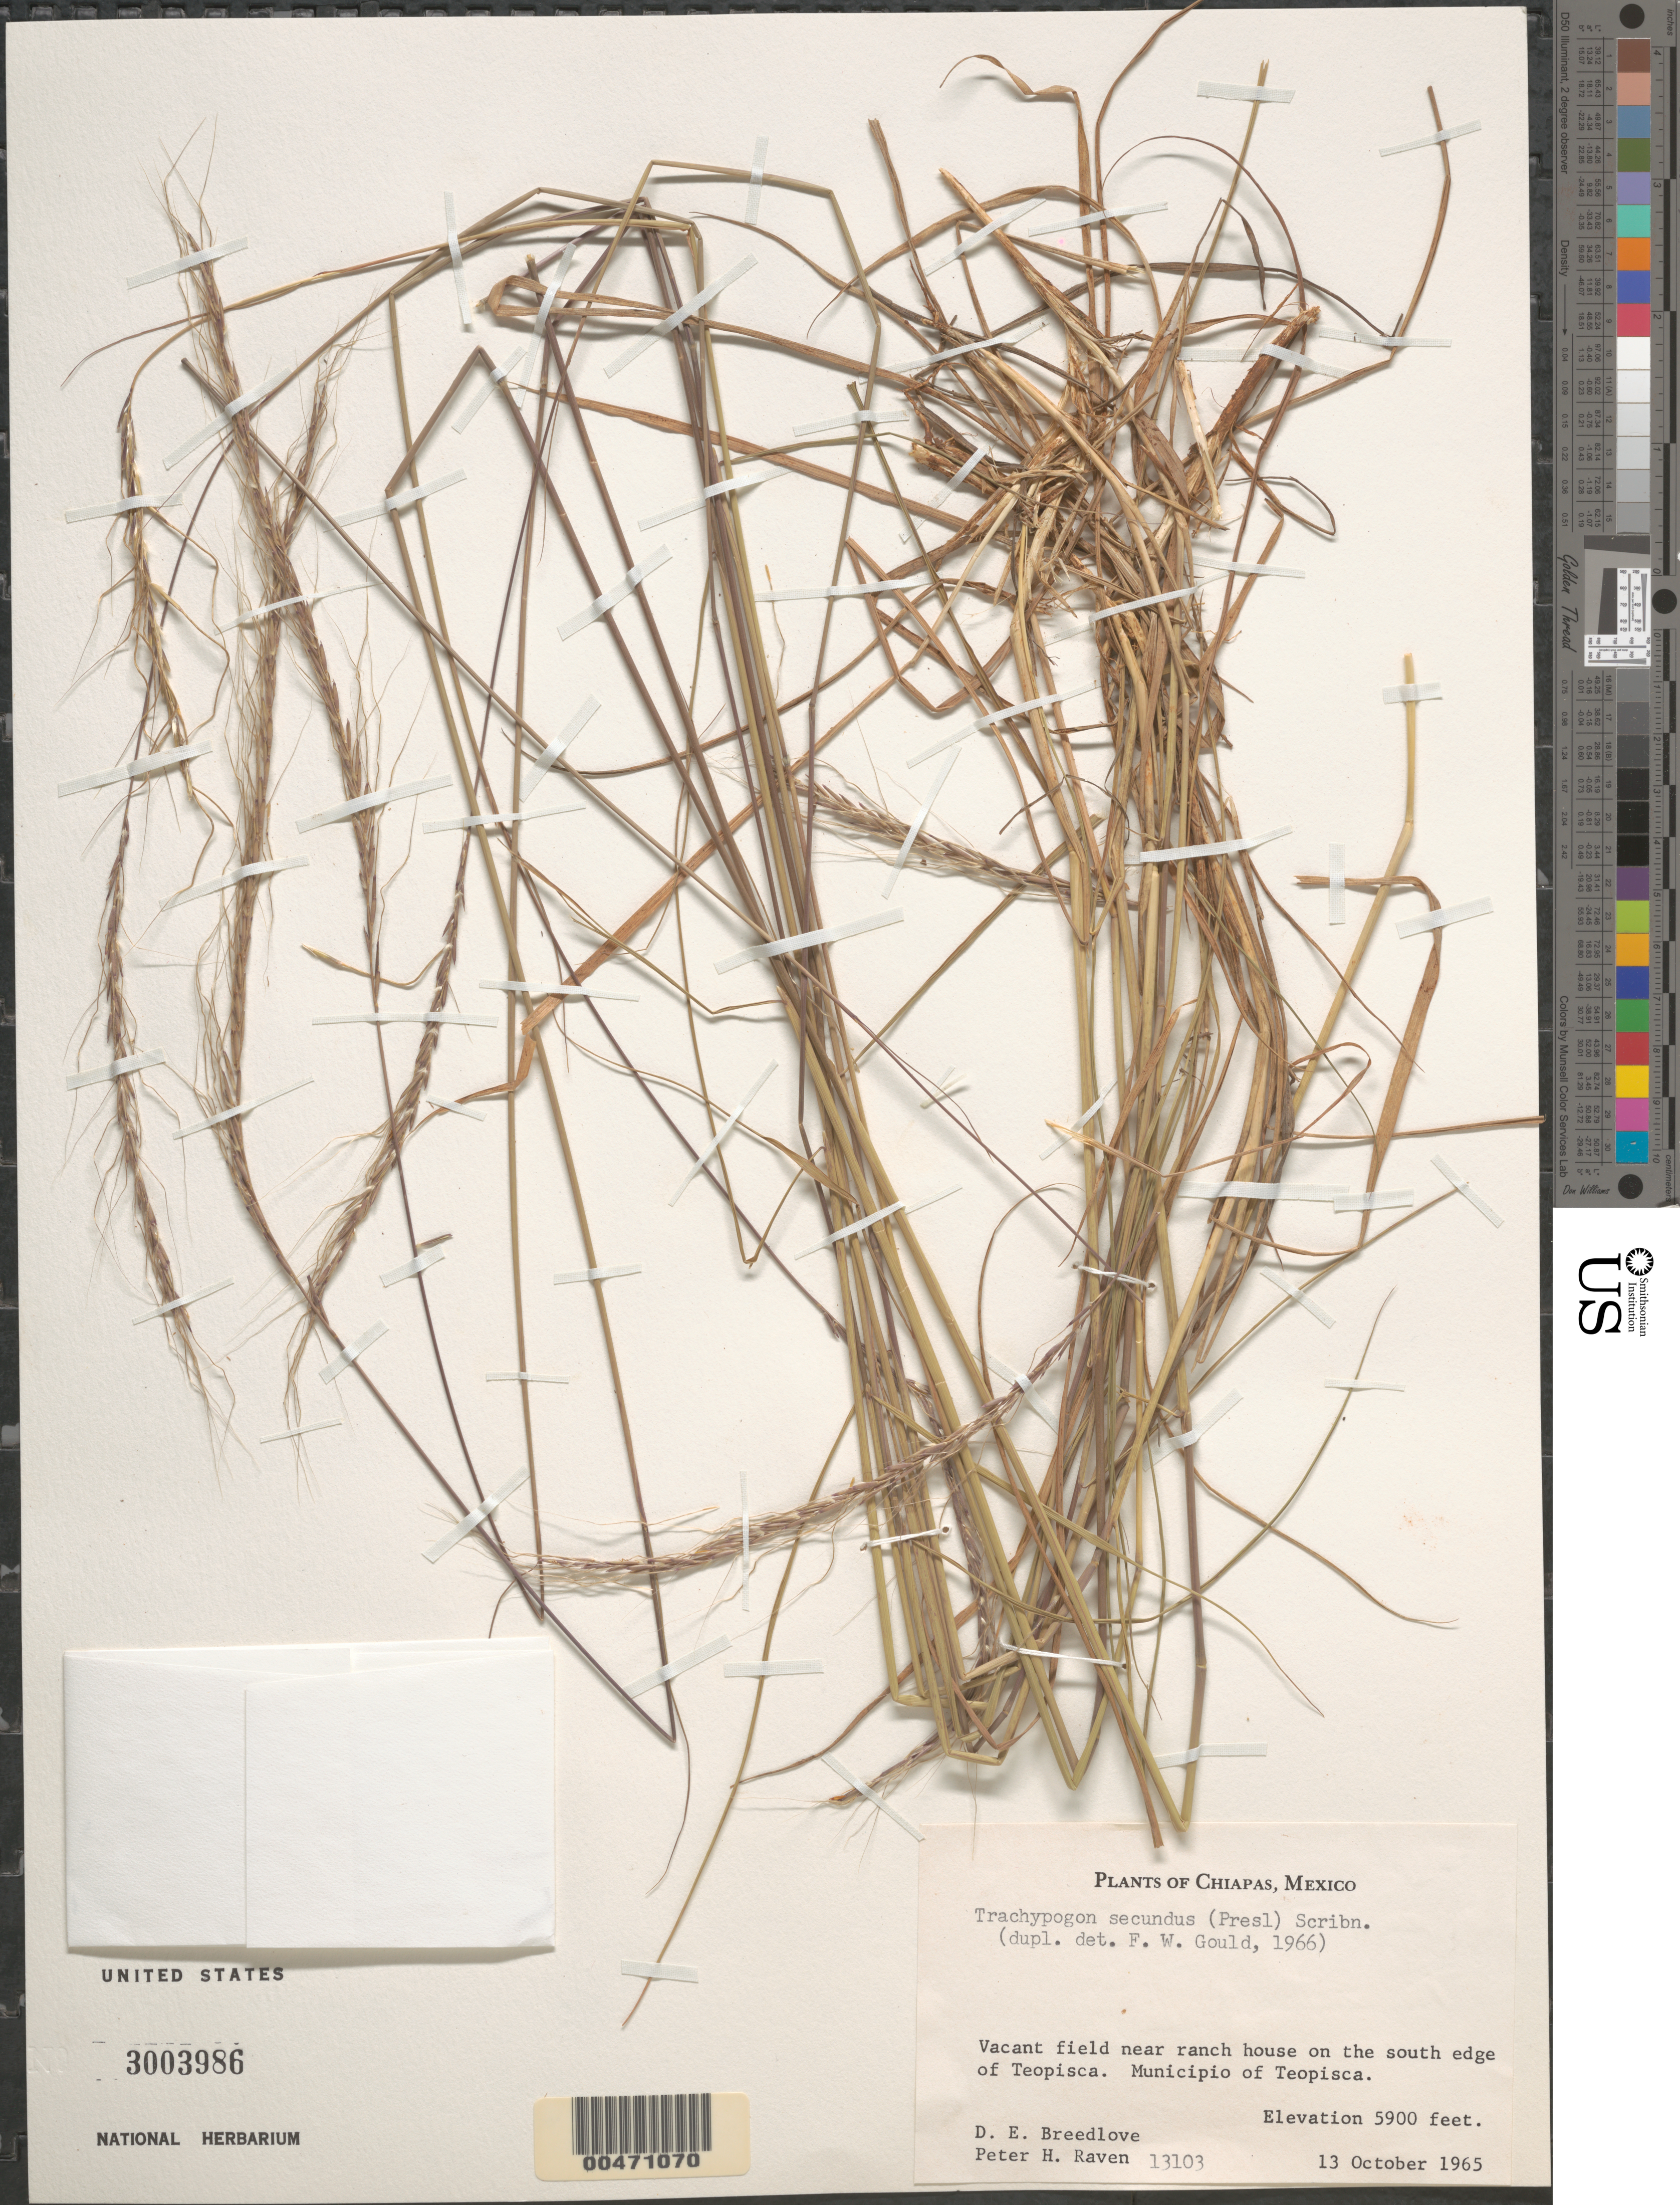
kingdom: Plantae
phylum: Tracheophyta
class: Liliopsida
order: Poales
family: Poaceae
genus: Trachypogon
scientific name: Trachypogon secundus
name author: (J. Presl) Scribn.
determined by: Gould, F. W.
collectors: D. E. Breedlove & P. H. Raven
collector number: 13103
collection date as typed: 13 Oct 1965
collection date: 1965-10-13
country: Mexico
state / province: Chiapas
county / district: Teopisca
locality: S edge of Teopisca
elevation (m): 1798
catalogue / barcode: US 3003986